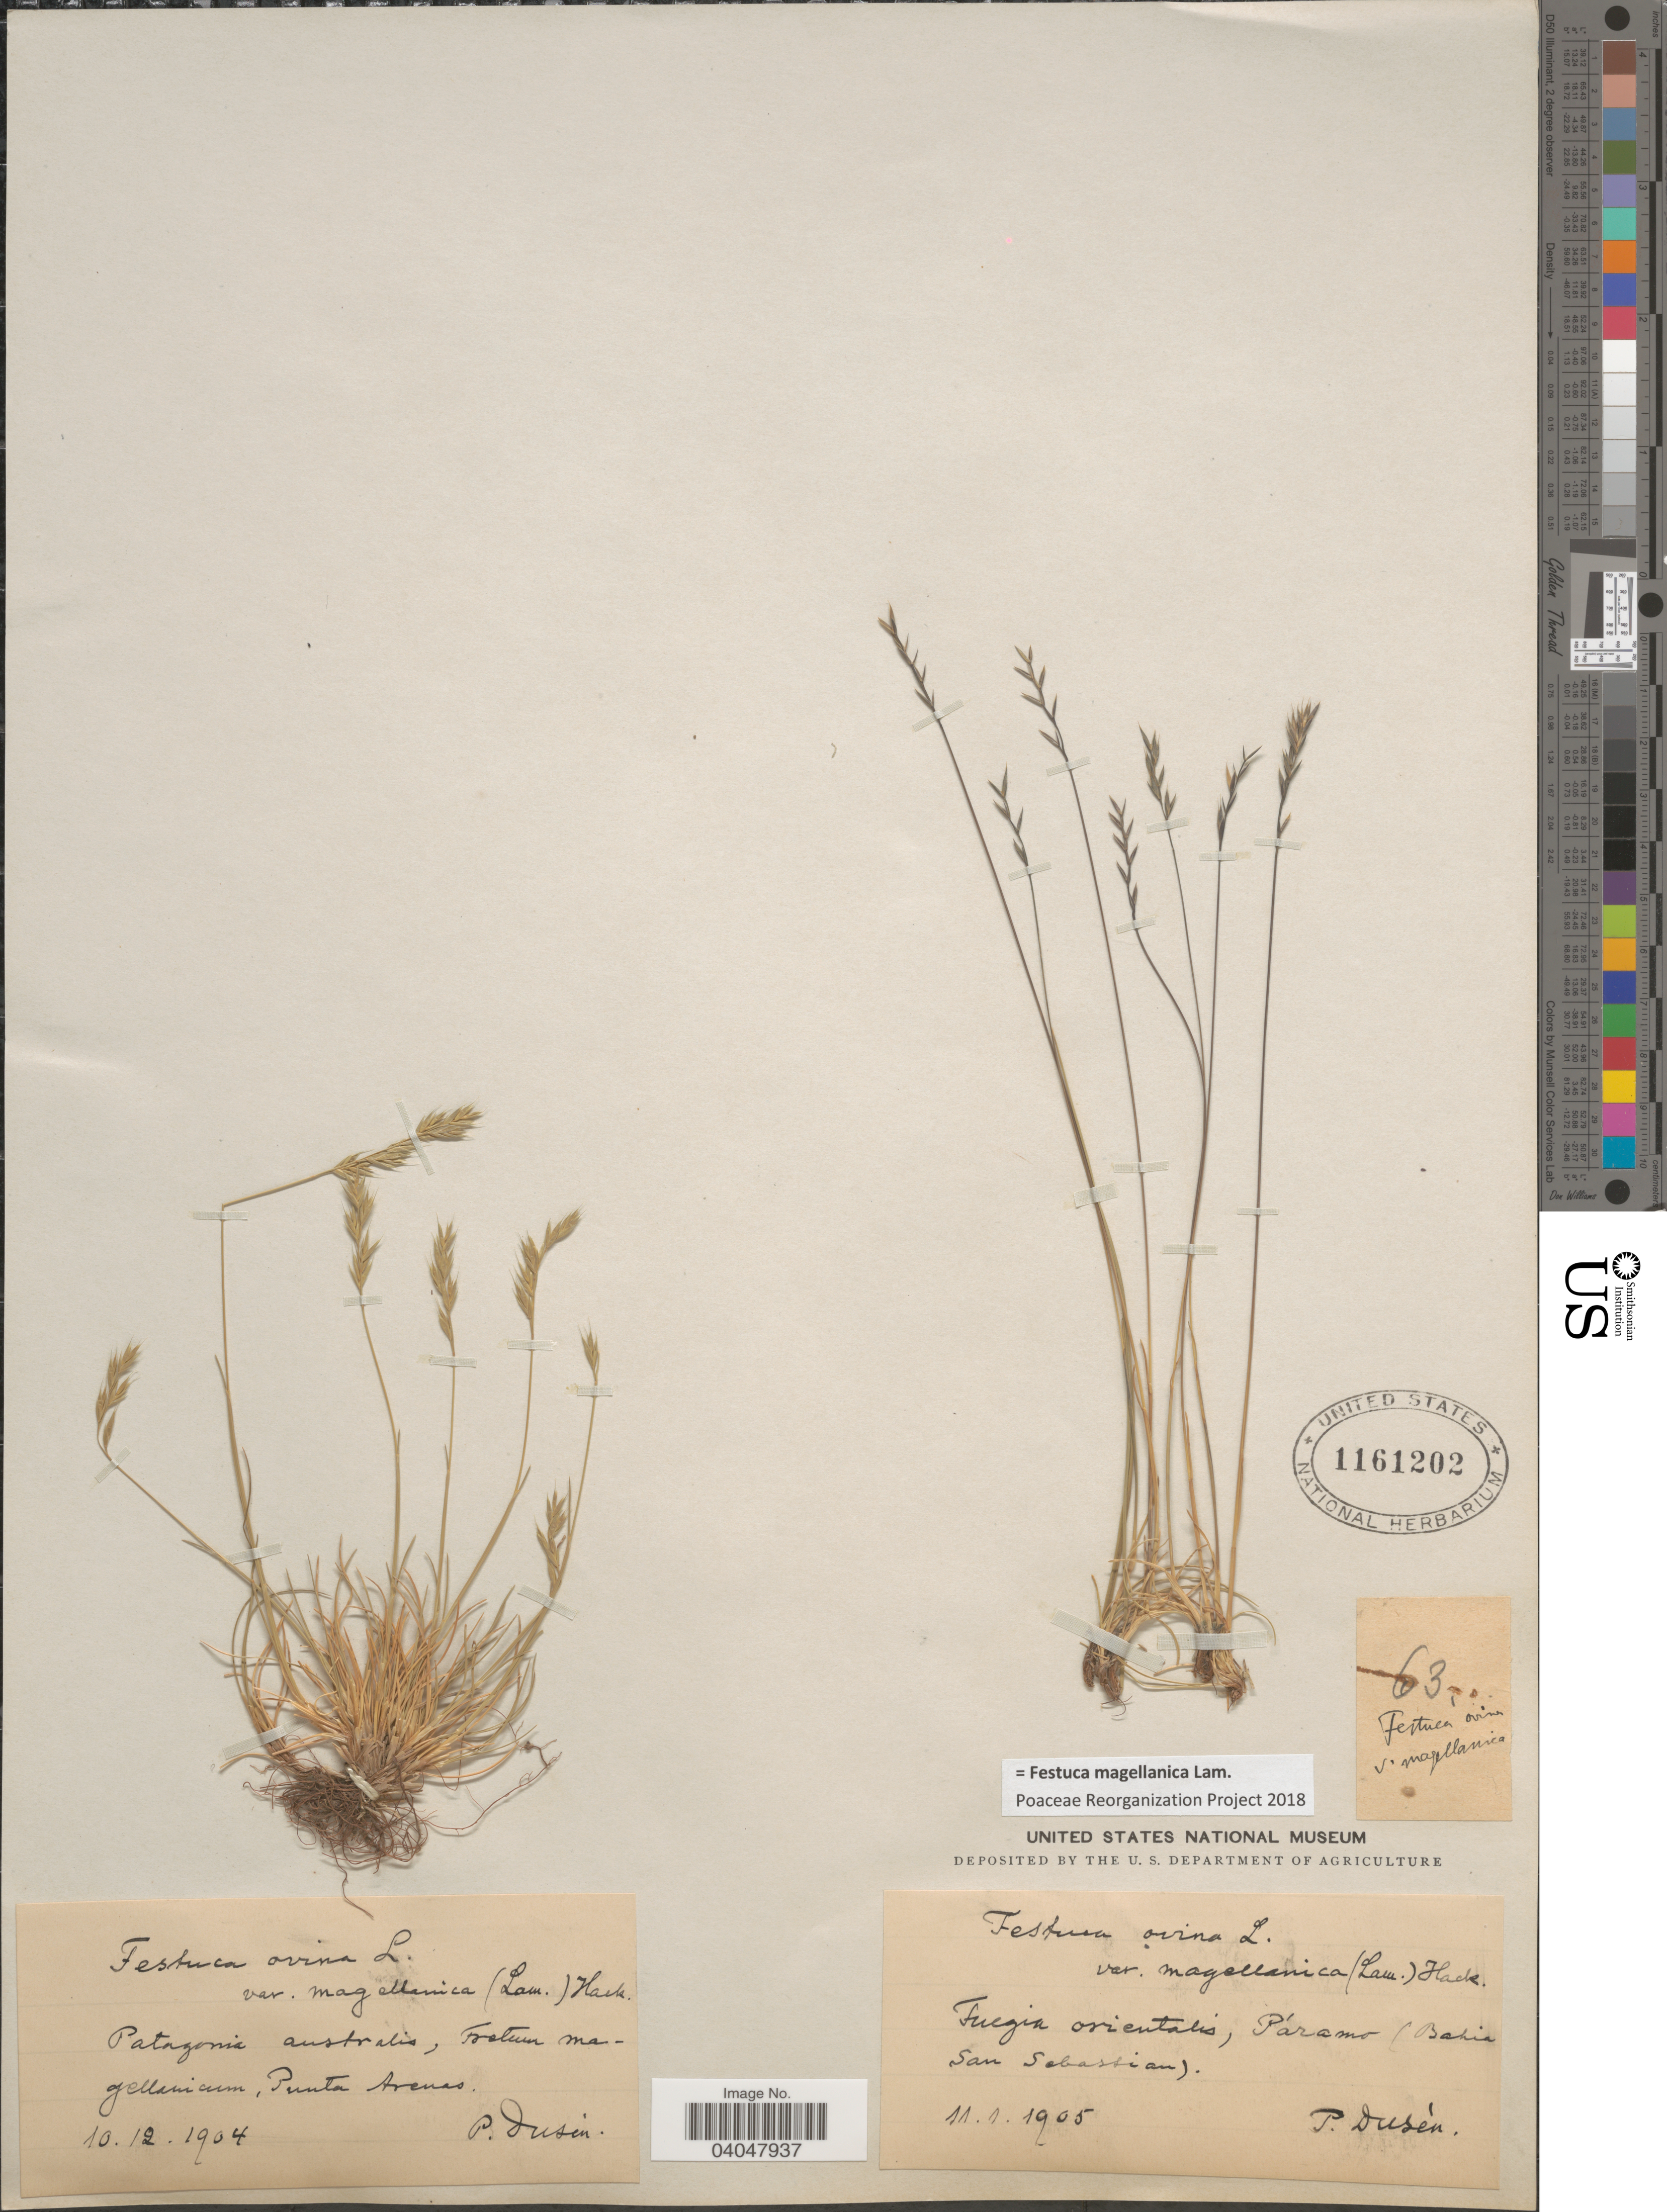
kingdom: Plantae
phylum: Tracheophyta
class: Liliopsida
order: Poales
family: Poaceae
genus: Festuca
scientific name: Festuca magellanica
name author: Lam.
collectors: P. Dusén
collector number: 63*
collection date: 1905-01-11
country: Puerto Rico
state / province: San Sebastian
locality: Fuegia orientalis, Páramo (Bahia San Sebastian).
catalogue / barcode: US 1161202-2